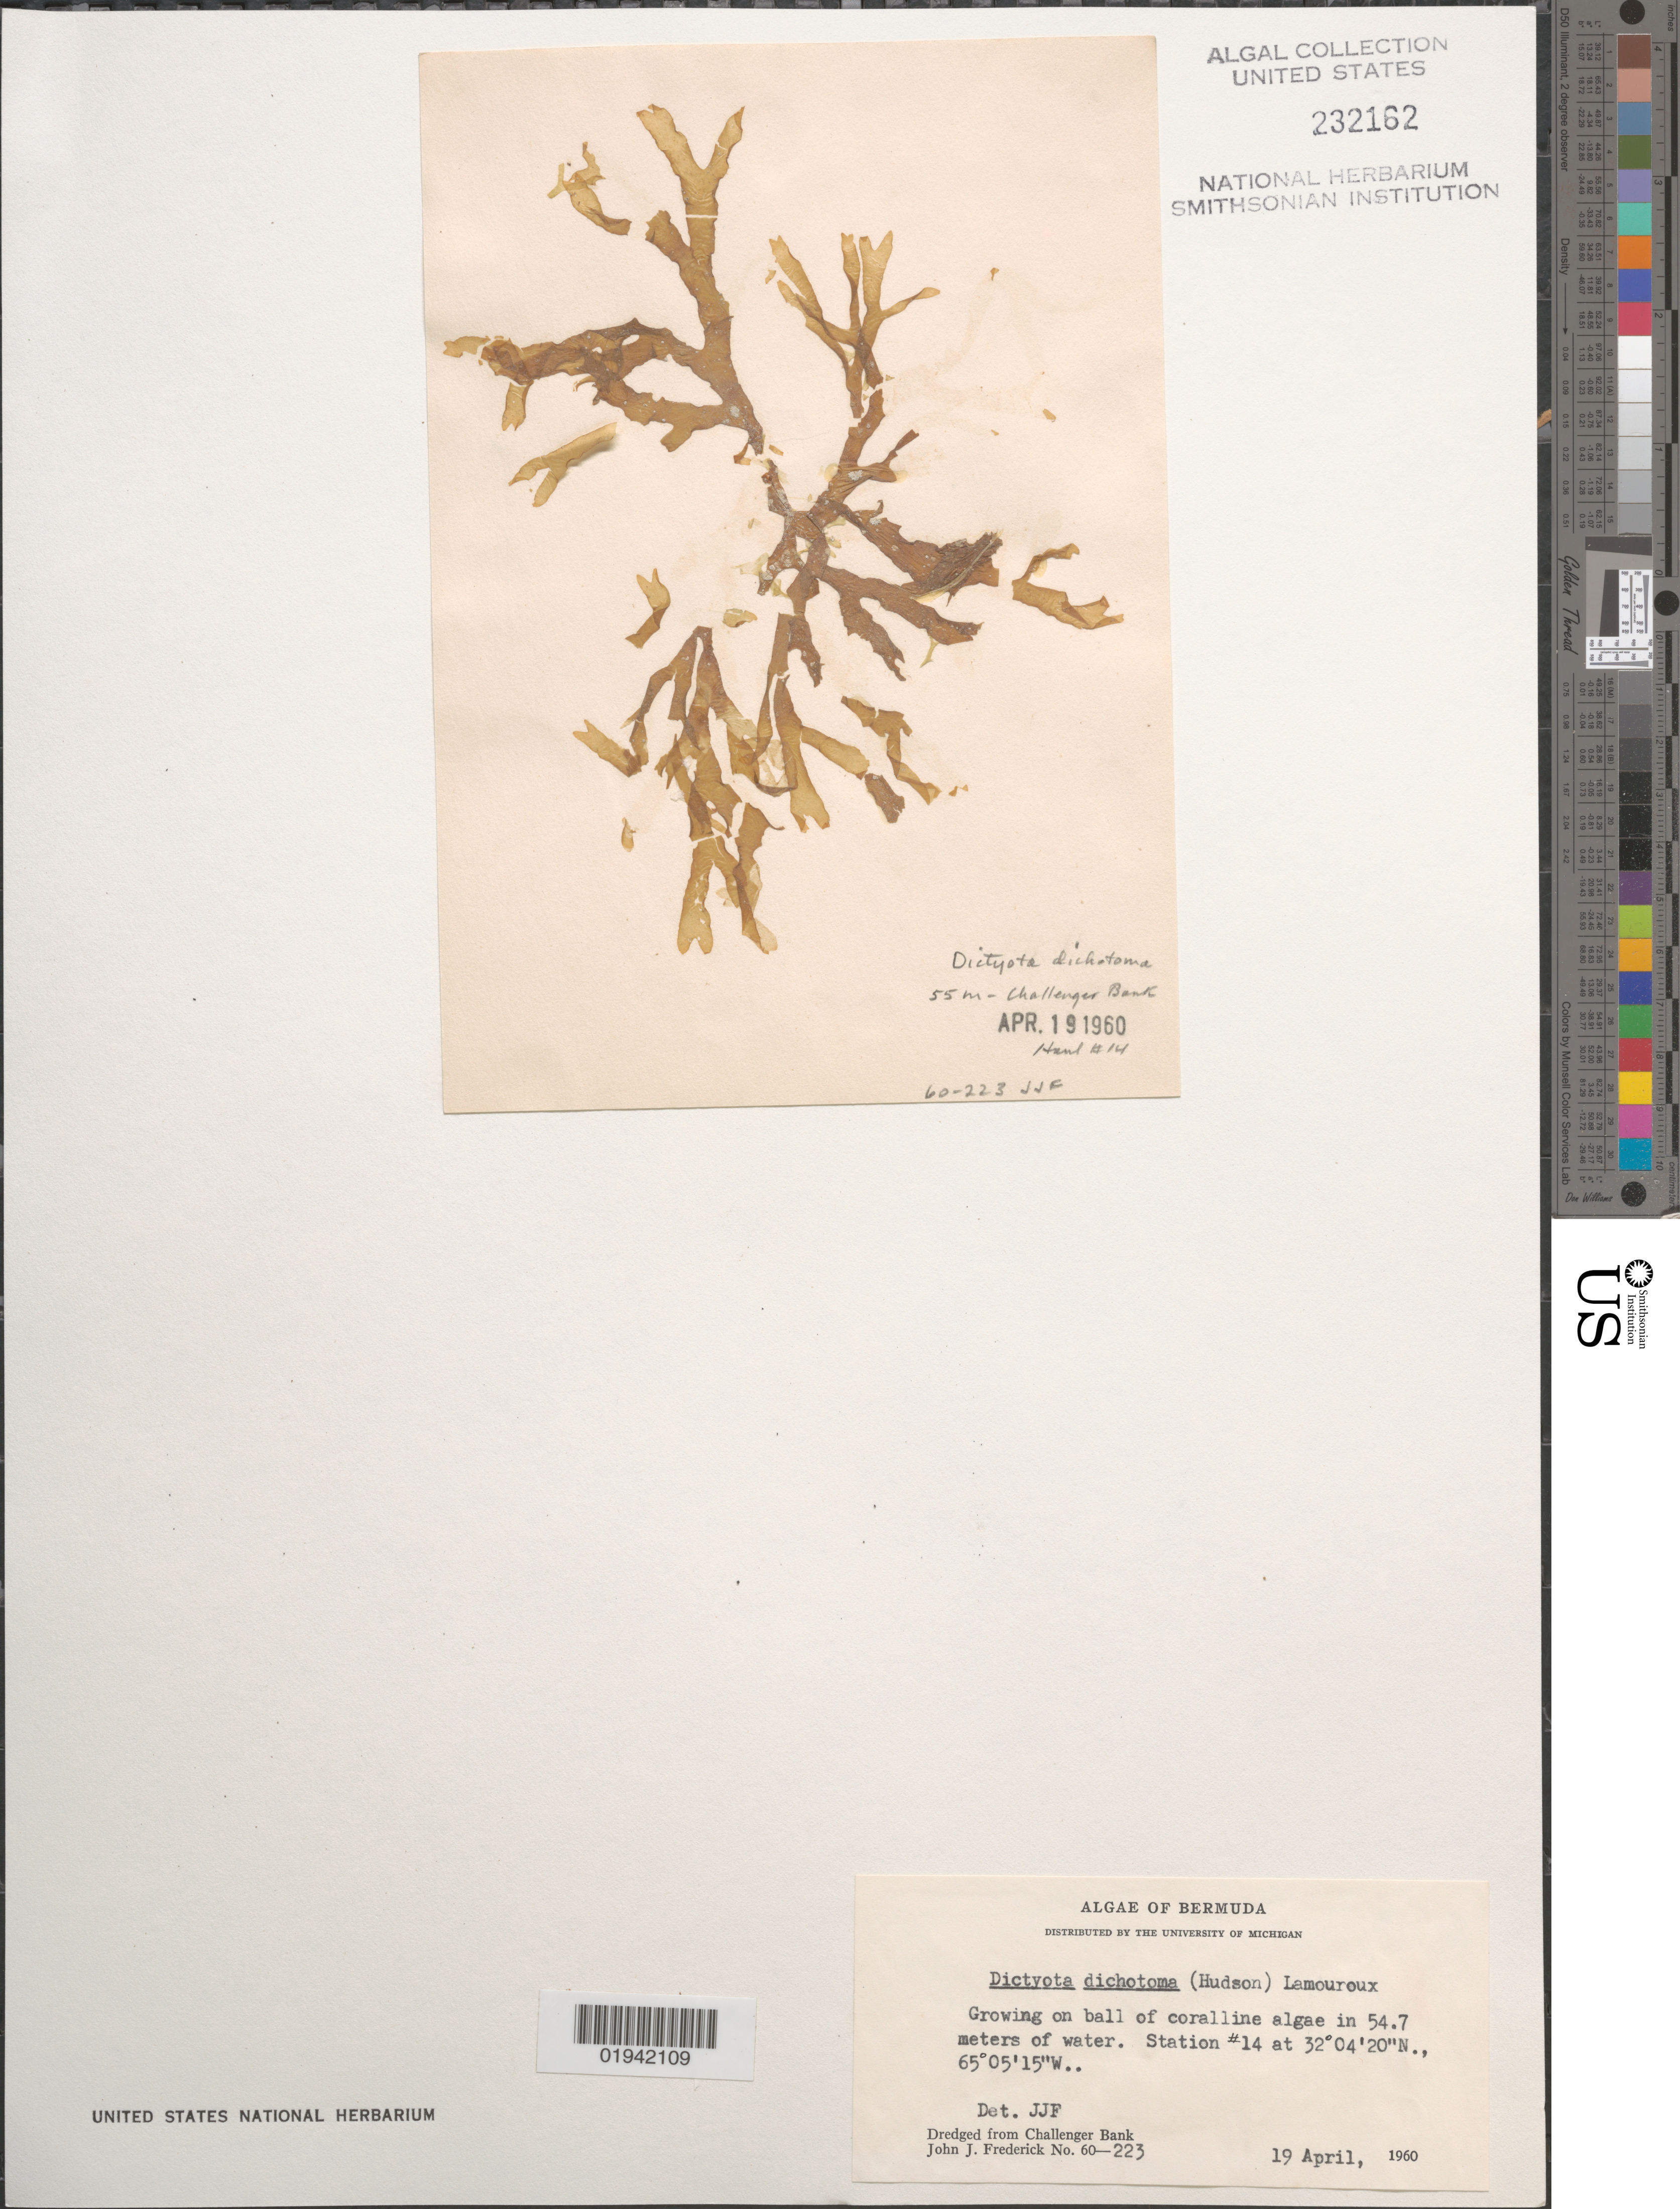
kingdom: Chromista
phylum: Ochrophyta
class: Phaeophyceae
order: Dictyotales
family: Dictyotaceae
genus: Dictyota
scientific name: Dictyota dichotoma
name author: (Huds.) J.V.Lamouroux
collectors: J. Frederick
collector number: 60-223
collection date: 1960-04-19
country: Bermuda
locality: Station #14. Dredged from Challenger Bank.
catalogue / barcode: US 232162